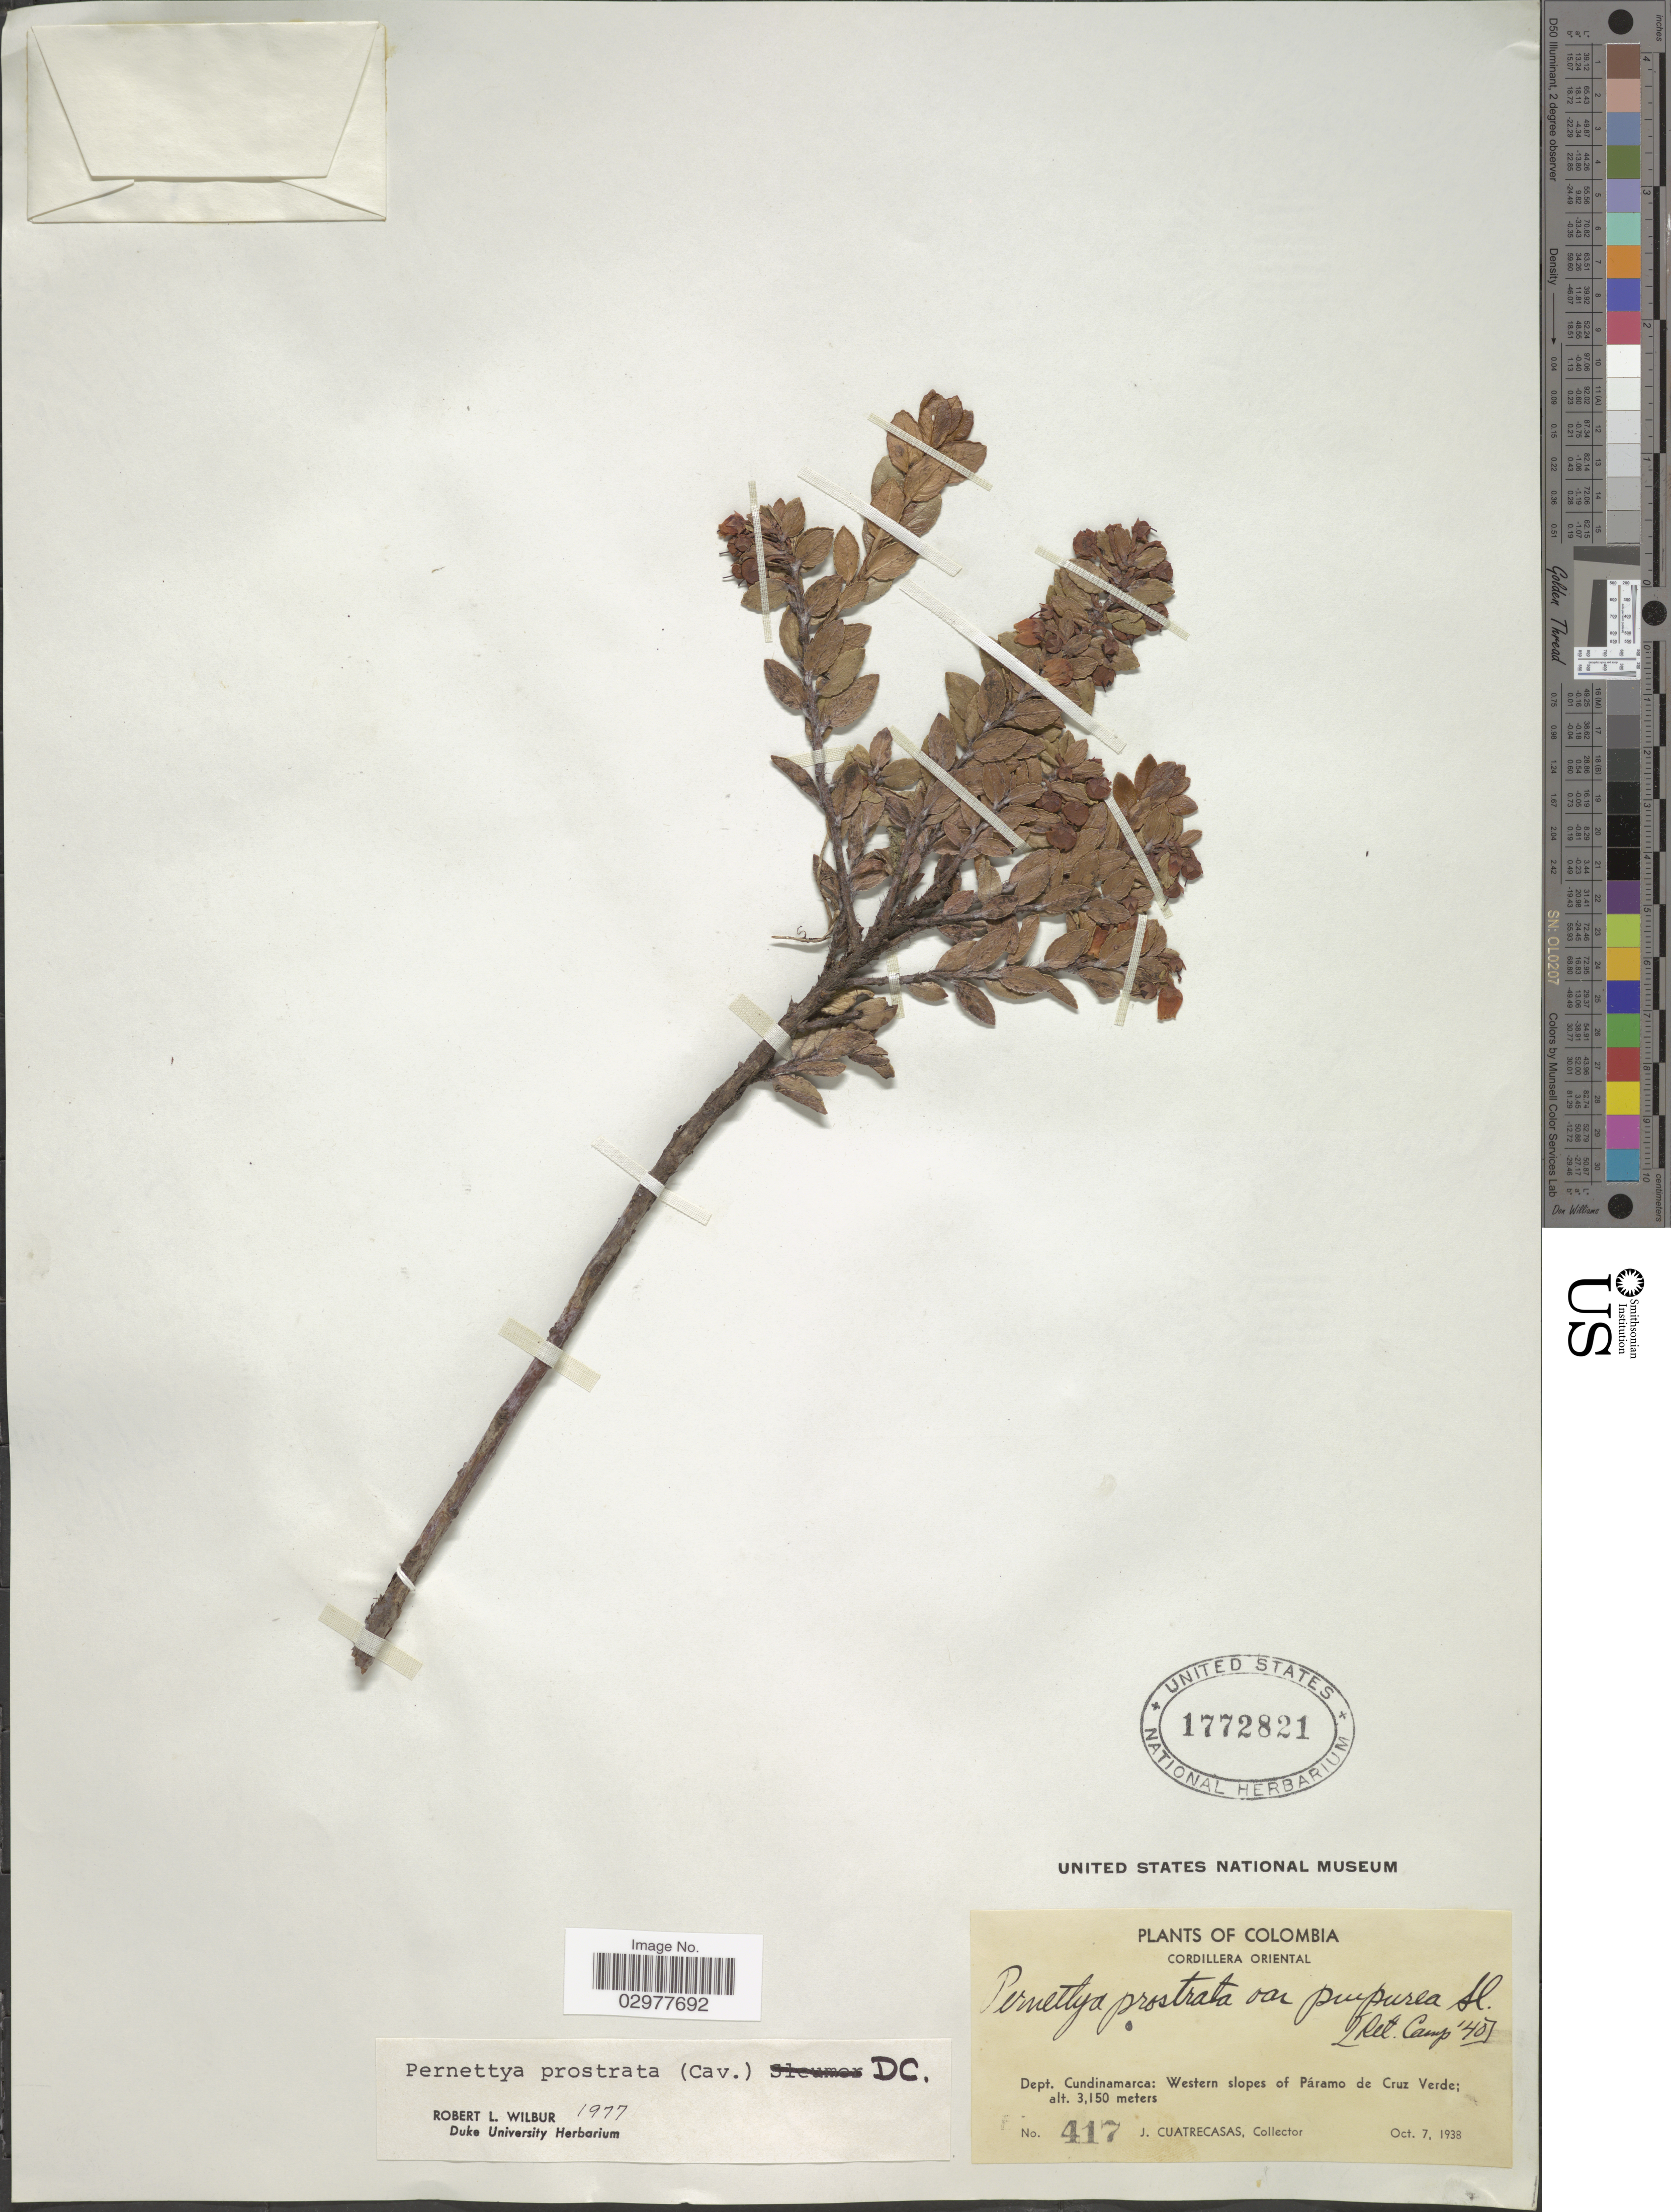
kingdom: Plantae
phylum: Tracheophyta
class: Magnoliopsida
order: Ericales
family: Ericaceae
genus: Pernettya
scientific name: Pernettya prostrata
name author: (Cav.) DC.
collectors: J. Cuatrecasas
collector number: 417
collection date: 1938-10-07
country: Colombia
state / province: Cundinamarca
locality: Cordillera Oriental, Dept. Cundinamarca: Western slopes of Páramo de Cruz Verde.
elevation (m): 3150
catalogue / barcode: US 1772821